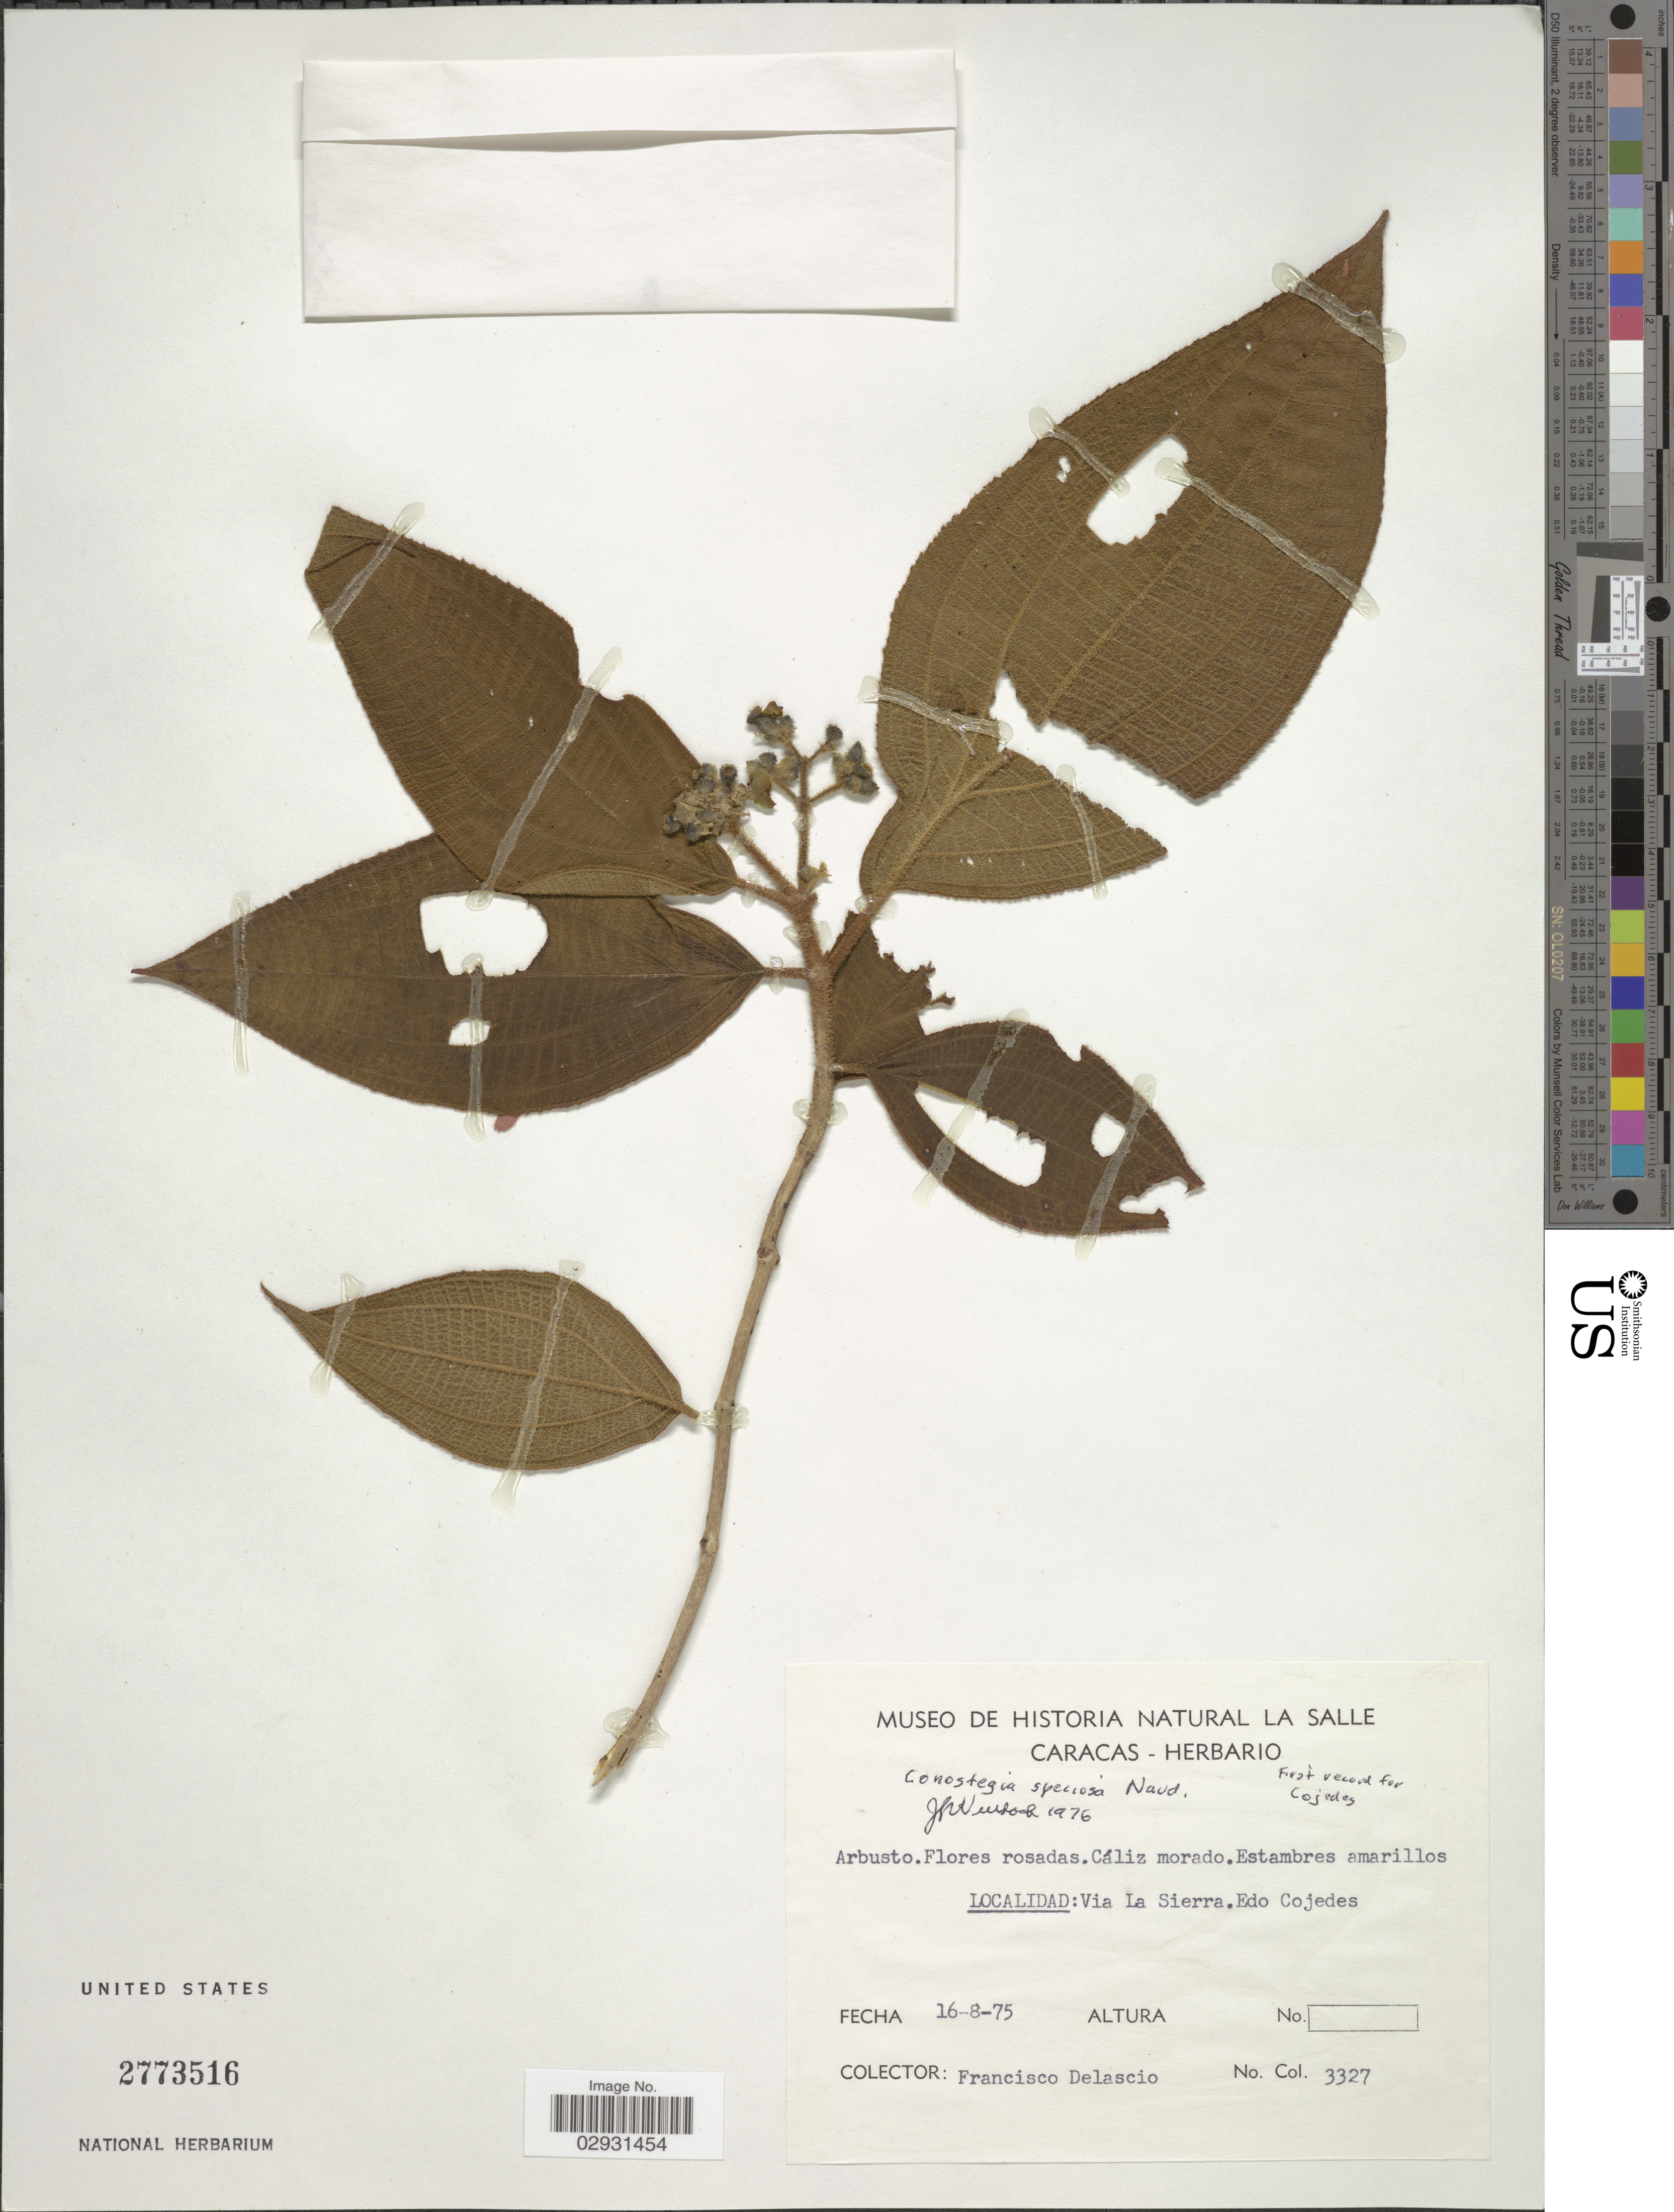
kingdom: Plantae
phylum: Tracheophyta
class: Magnoliopsida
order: Myrtales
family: Melastomataceae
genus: Conostegia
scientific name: Conostegia speciosa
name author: Naudin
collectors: F. Delascio C.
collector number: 3327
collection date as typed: Transcribed d/m/y: 16/8/75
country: Venezuela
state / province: Cojedes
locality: Via La Sierra.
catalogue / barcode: US 2773516